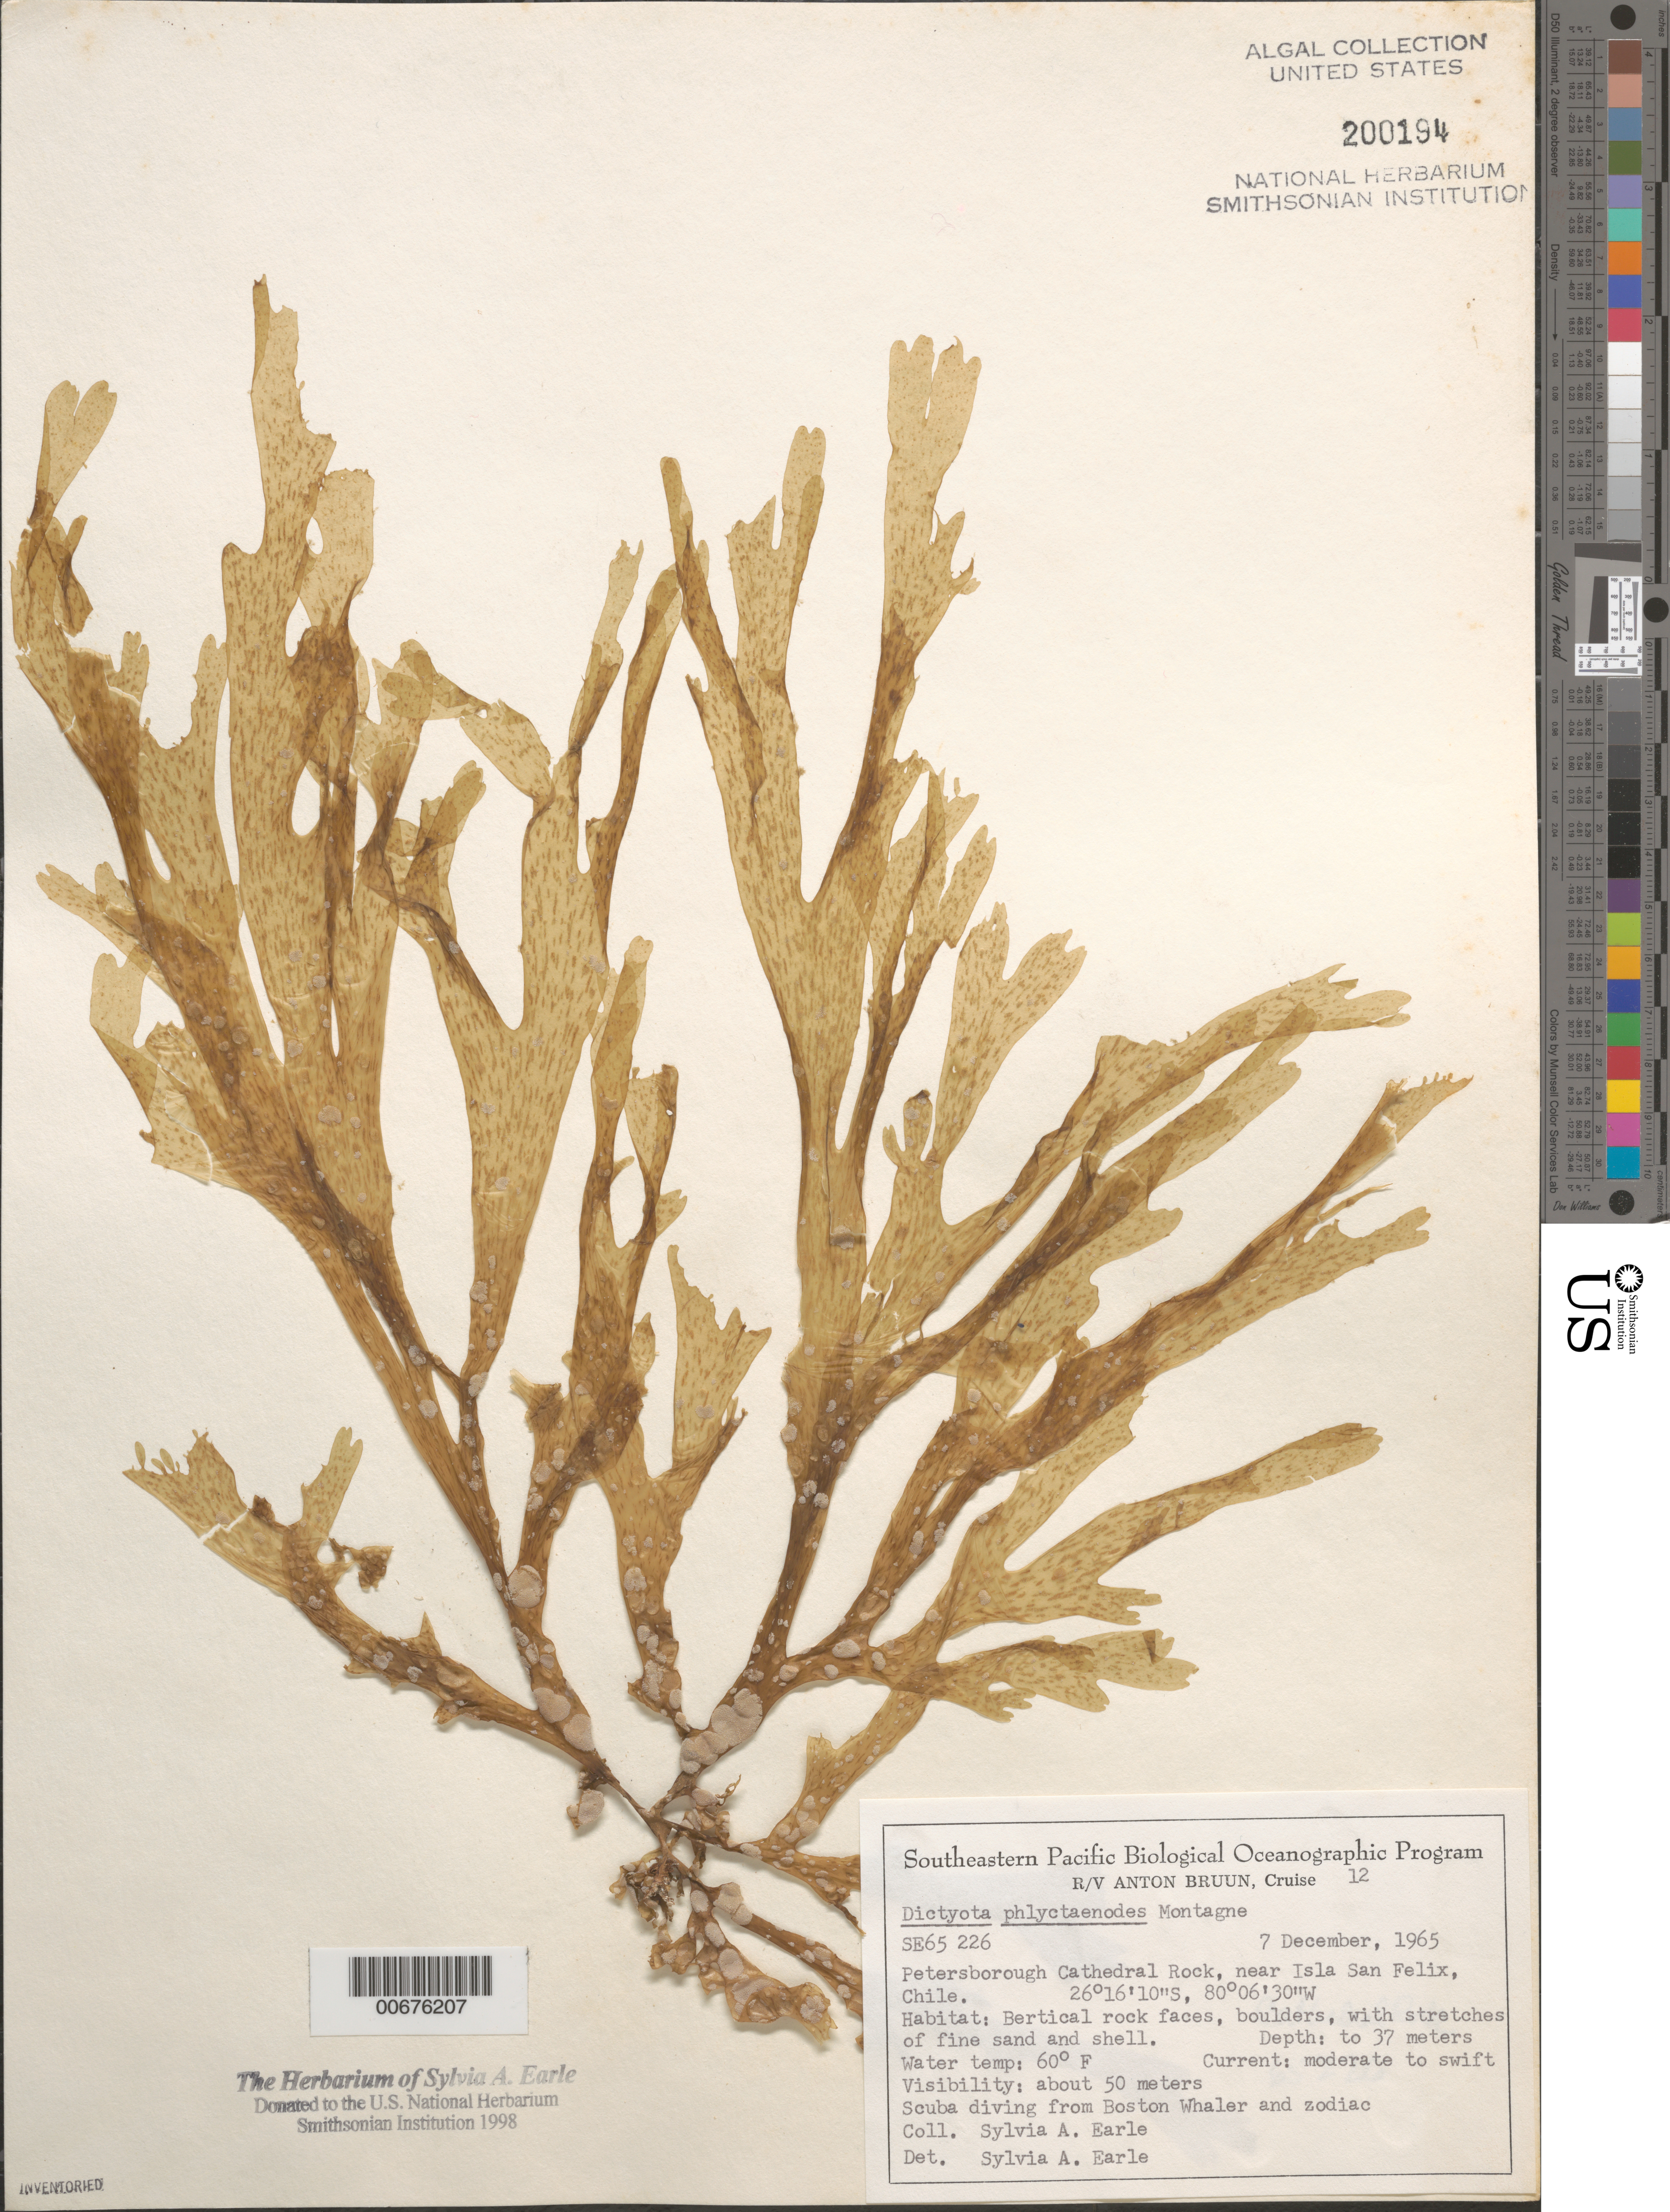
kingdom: Chromista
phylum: Ochrophyta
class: Phaeophyceae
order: Dictyotales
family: Dictyotaceae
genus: Dictyota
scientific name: Dictyota phlyctaenodes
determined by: Earle, S. A.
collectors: S. A. Earle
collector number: SE 65226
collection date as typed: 07 Dec 1965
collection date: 1965-12-07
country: Chile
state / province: Atacama (III)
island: Isla San Felix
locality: Petersborough Cathedral Rock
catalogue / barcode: US 200194